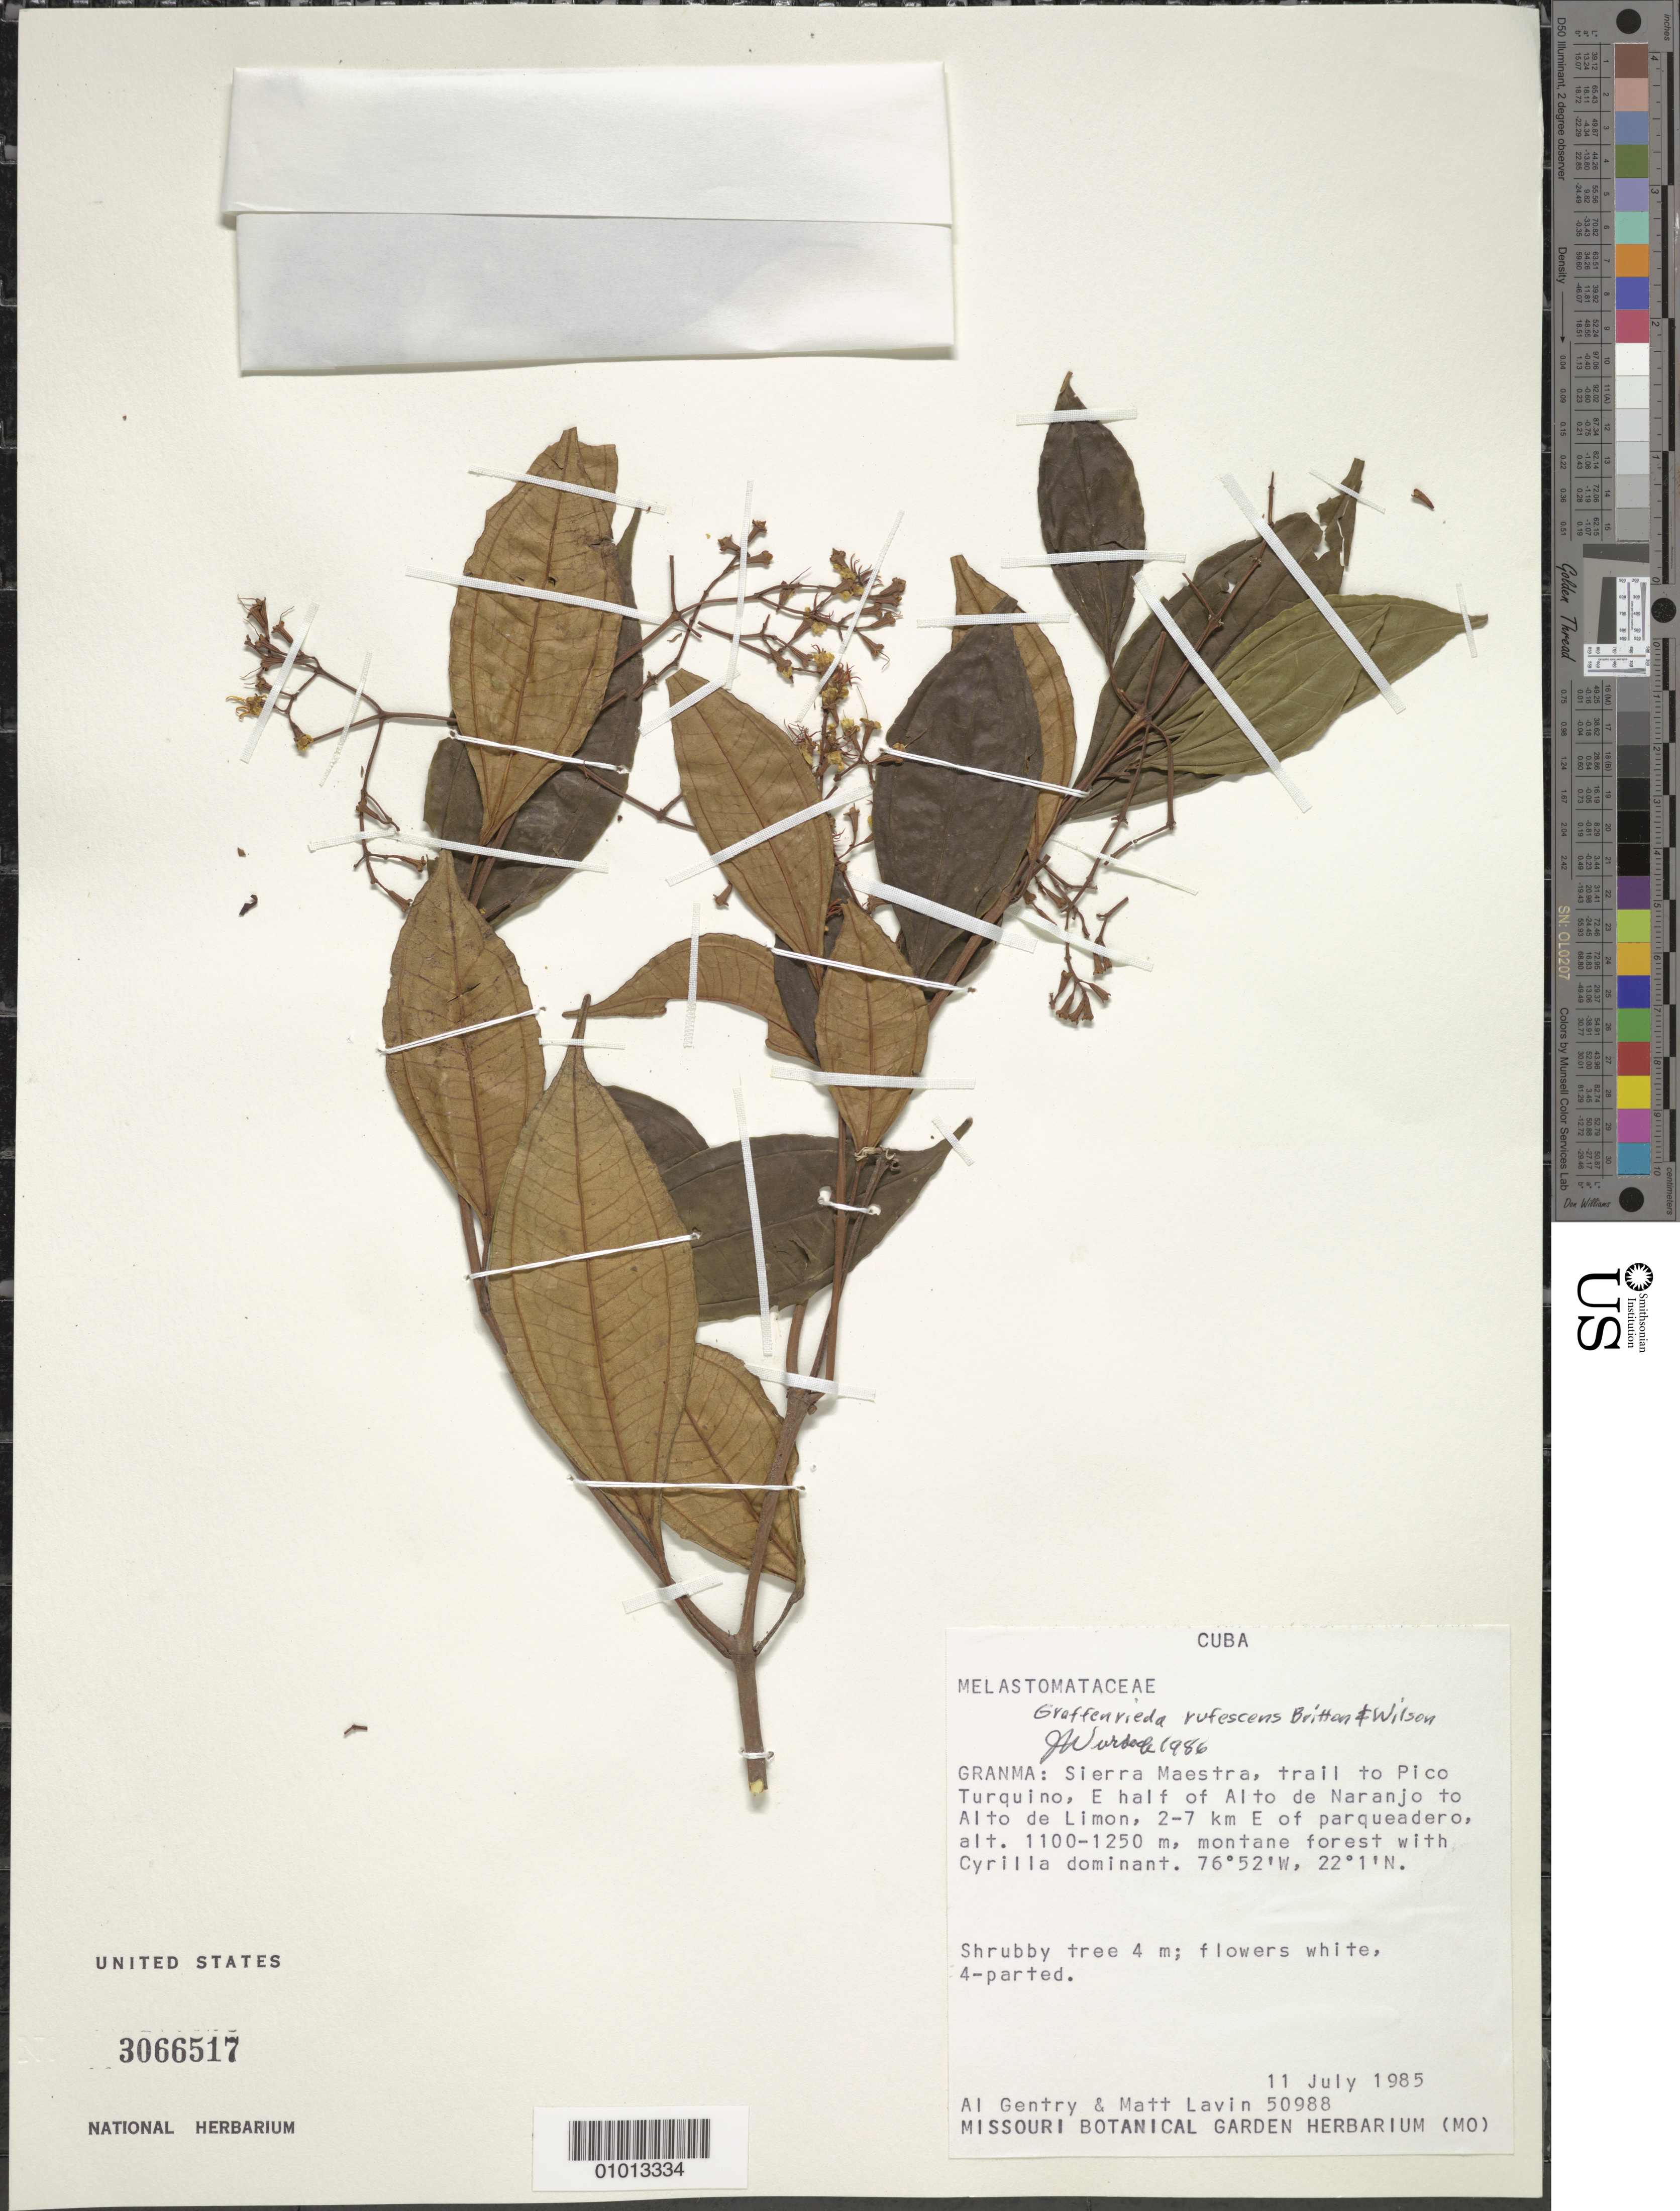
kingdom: Plantae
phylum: Tracheophyta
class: Magnoliopsida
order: Myrtales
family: Melastomataceae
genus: Graffenrieda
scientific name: Graffenrieda rufescens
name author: Britton & P. Wilson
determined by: Wurdack, John J., (US), US (UNITED STATES)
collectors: A. H. Gentry & M. Lavin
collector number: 50988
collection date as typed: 11 Jul 1985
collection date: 1985-07-11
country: Cuba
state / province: Granma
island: Cuba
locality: Sierra Maestra, trail to Pico Turquino, E half of Alto de Maranjo to Alto de Limon, 2-7 km E of parqueadero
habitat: Montane forest with Cyrilla dominant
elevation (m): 1100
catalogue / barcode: US 3066517